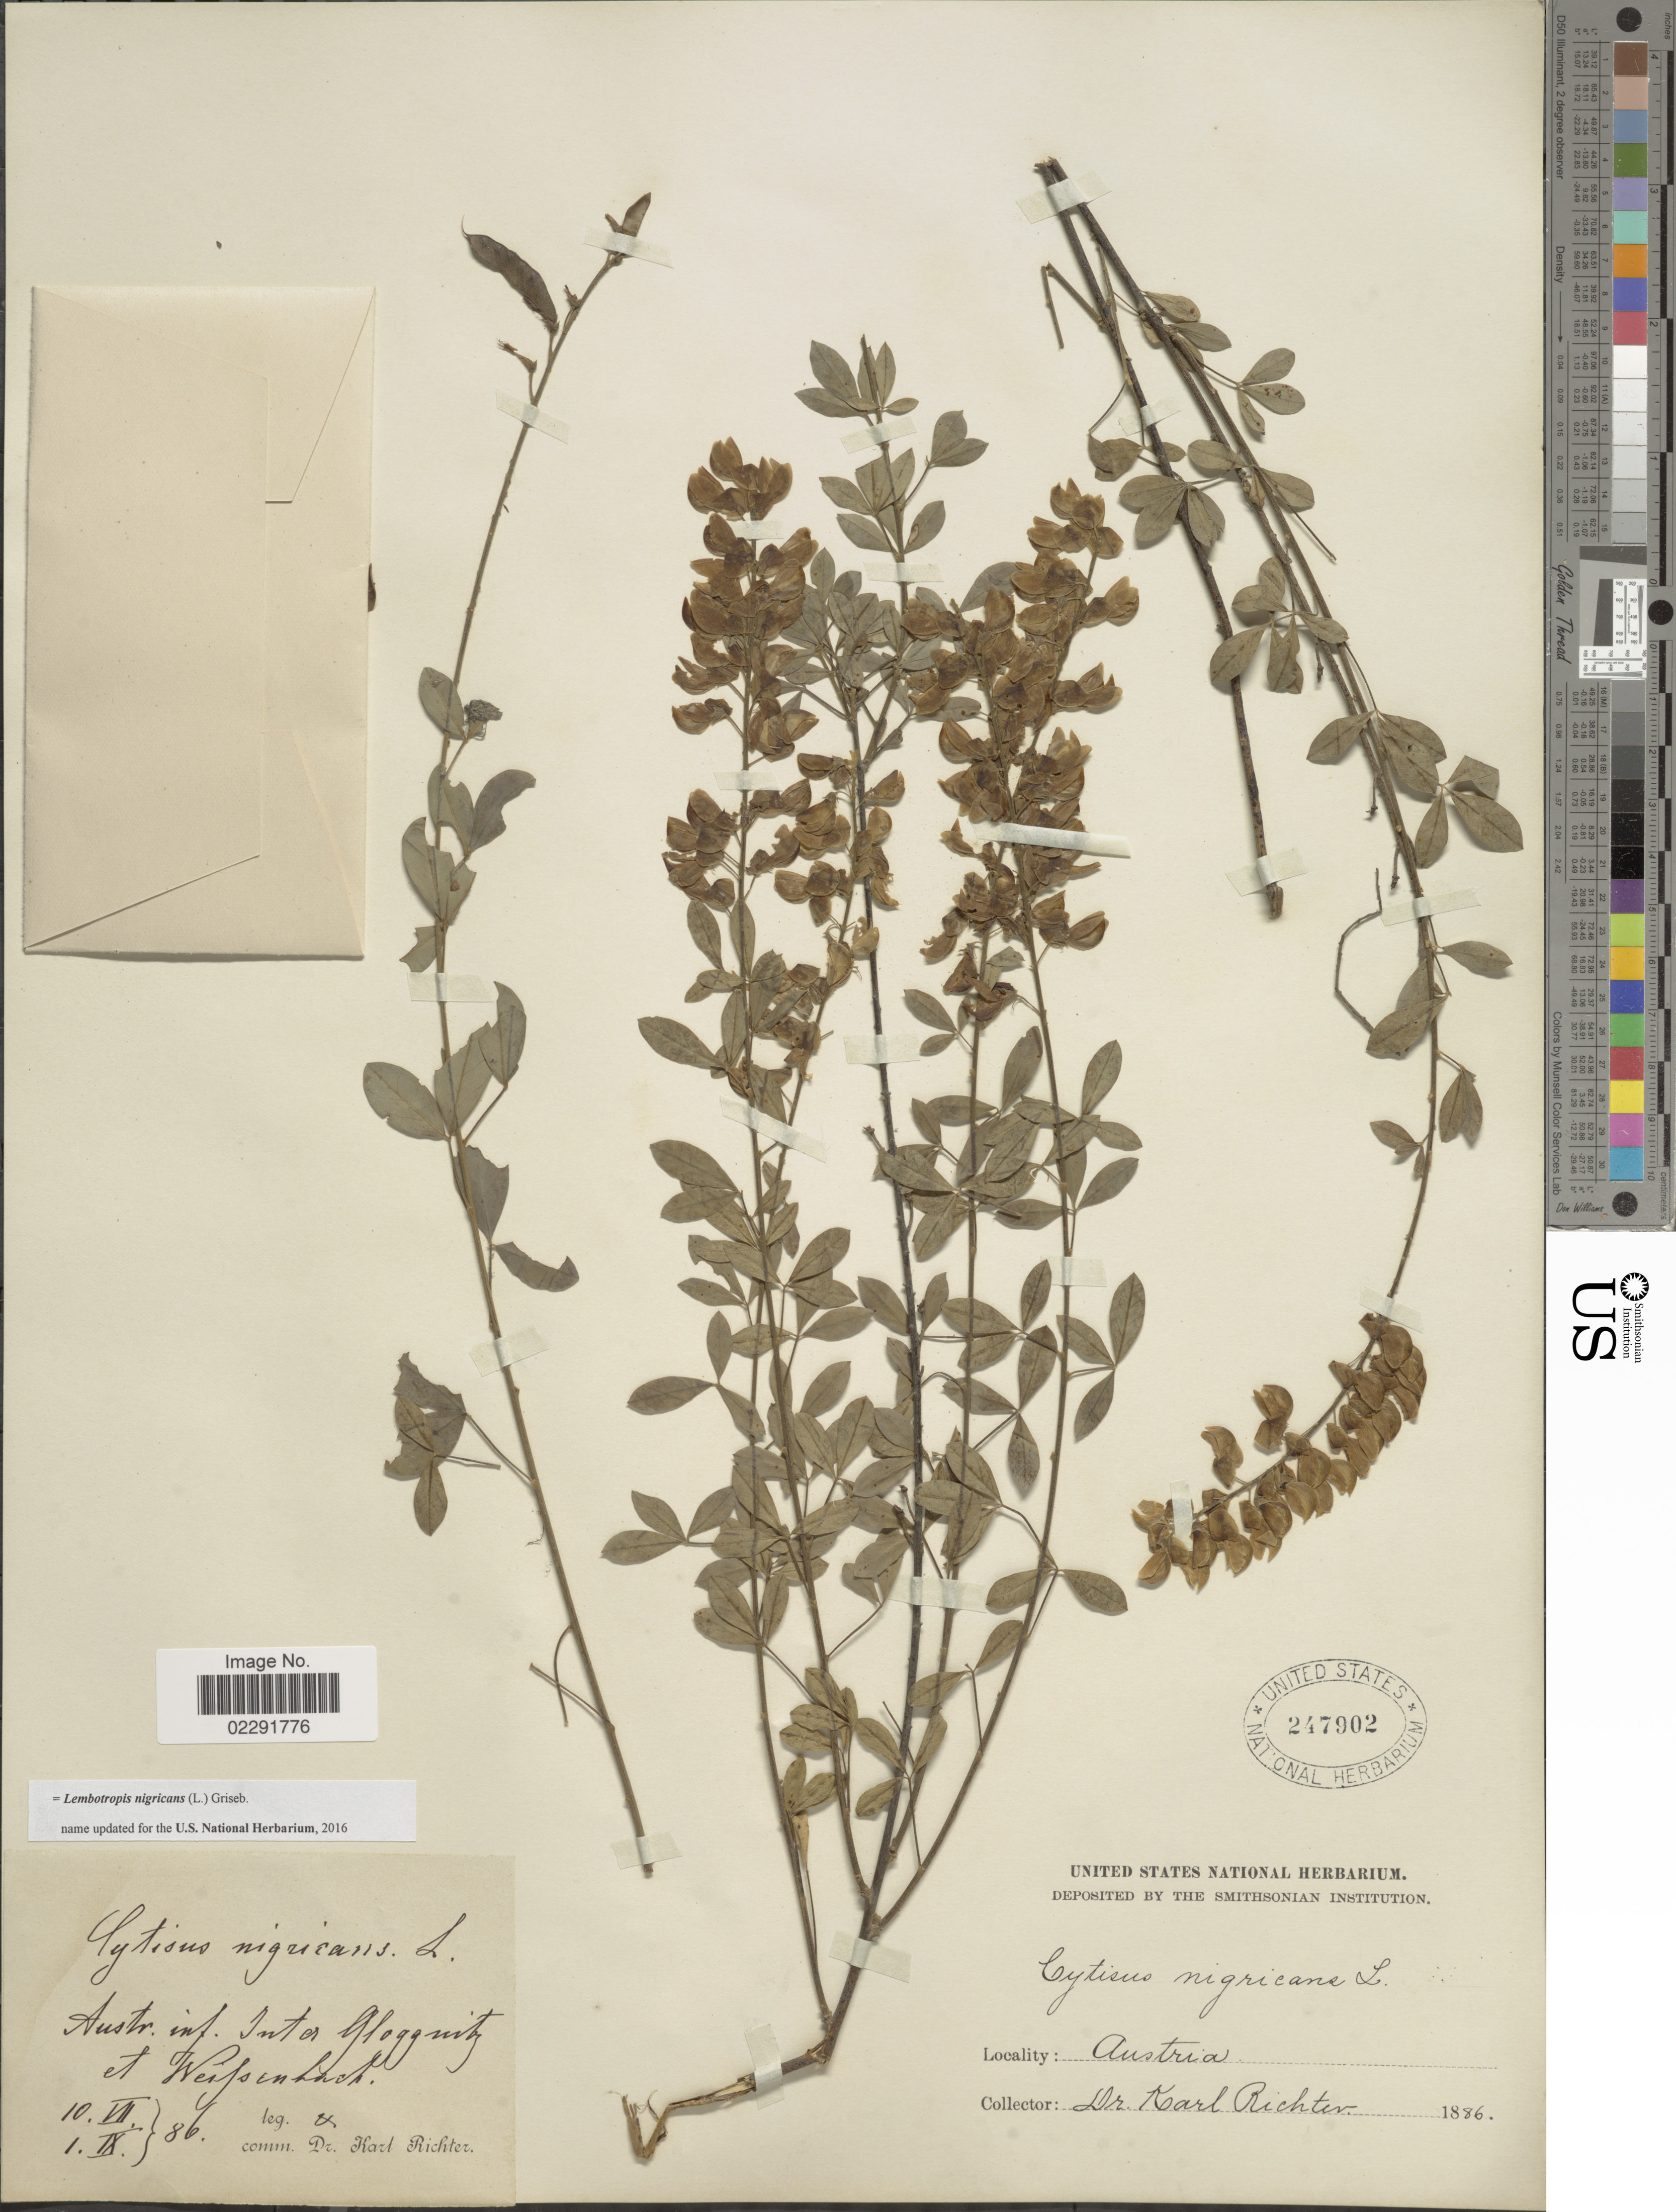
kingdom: Plantae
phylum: Tracheophyta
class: Magnoliopsida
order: Fabales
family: Fabaceae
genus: Lembotropis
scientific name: Lembotropis nigricans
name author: (L.) Griseb.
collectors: K. Richter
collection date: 1886-07-10/1886-09-01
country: Austria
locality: Austr. inf. Inter Gloggmitz et Wesfsenhach. [interpreted]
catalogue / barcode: US 247902